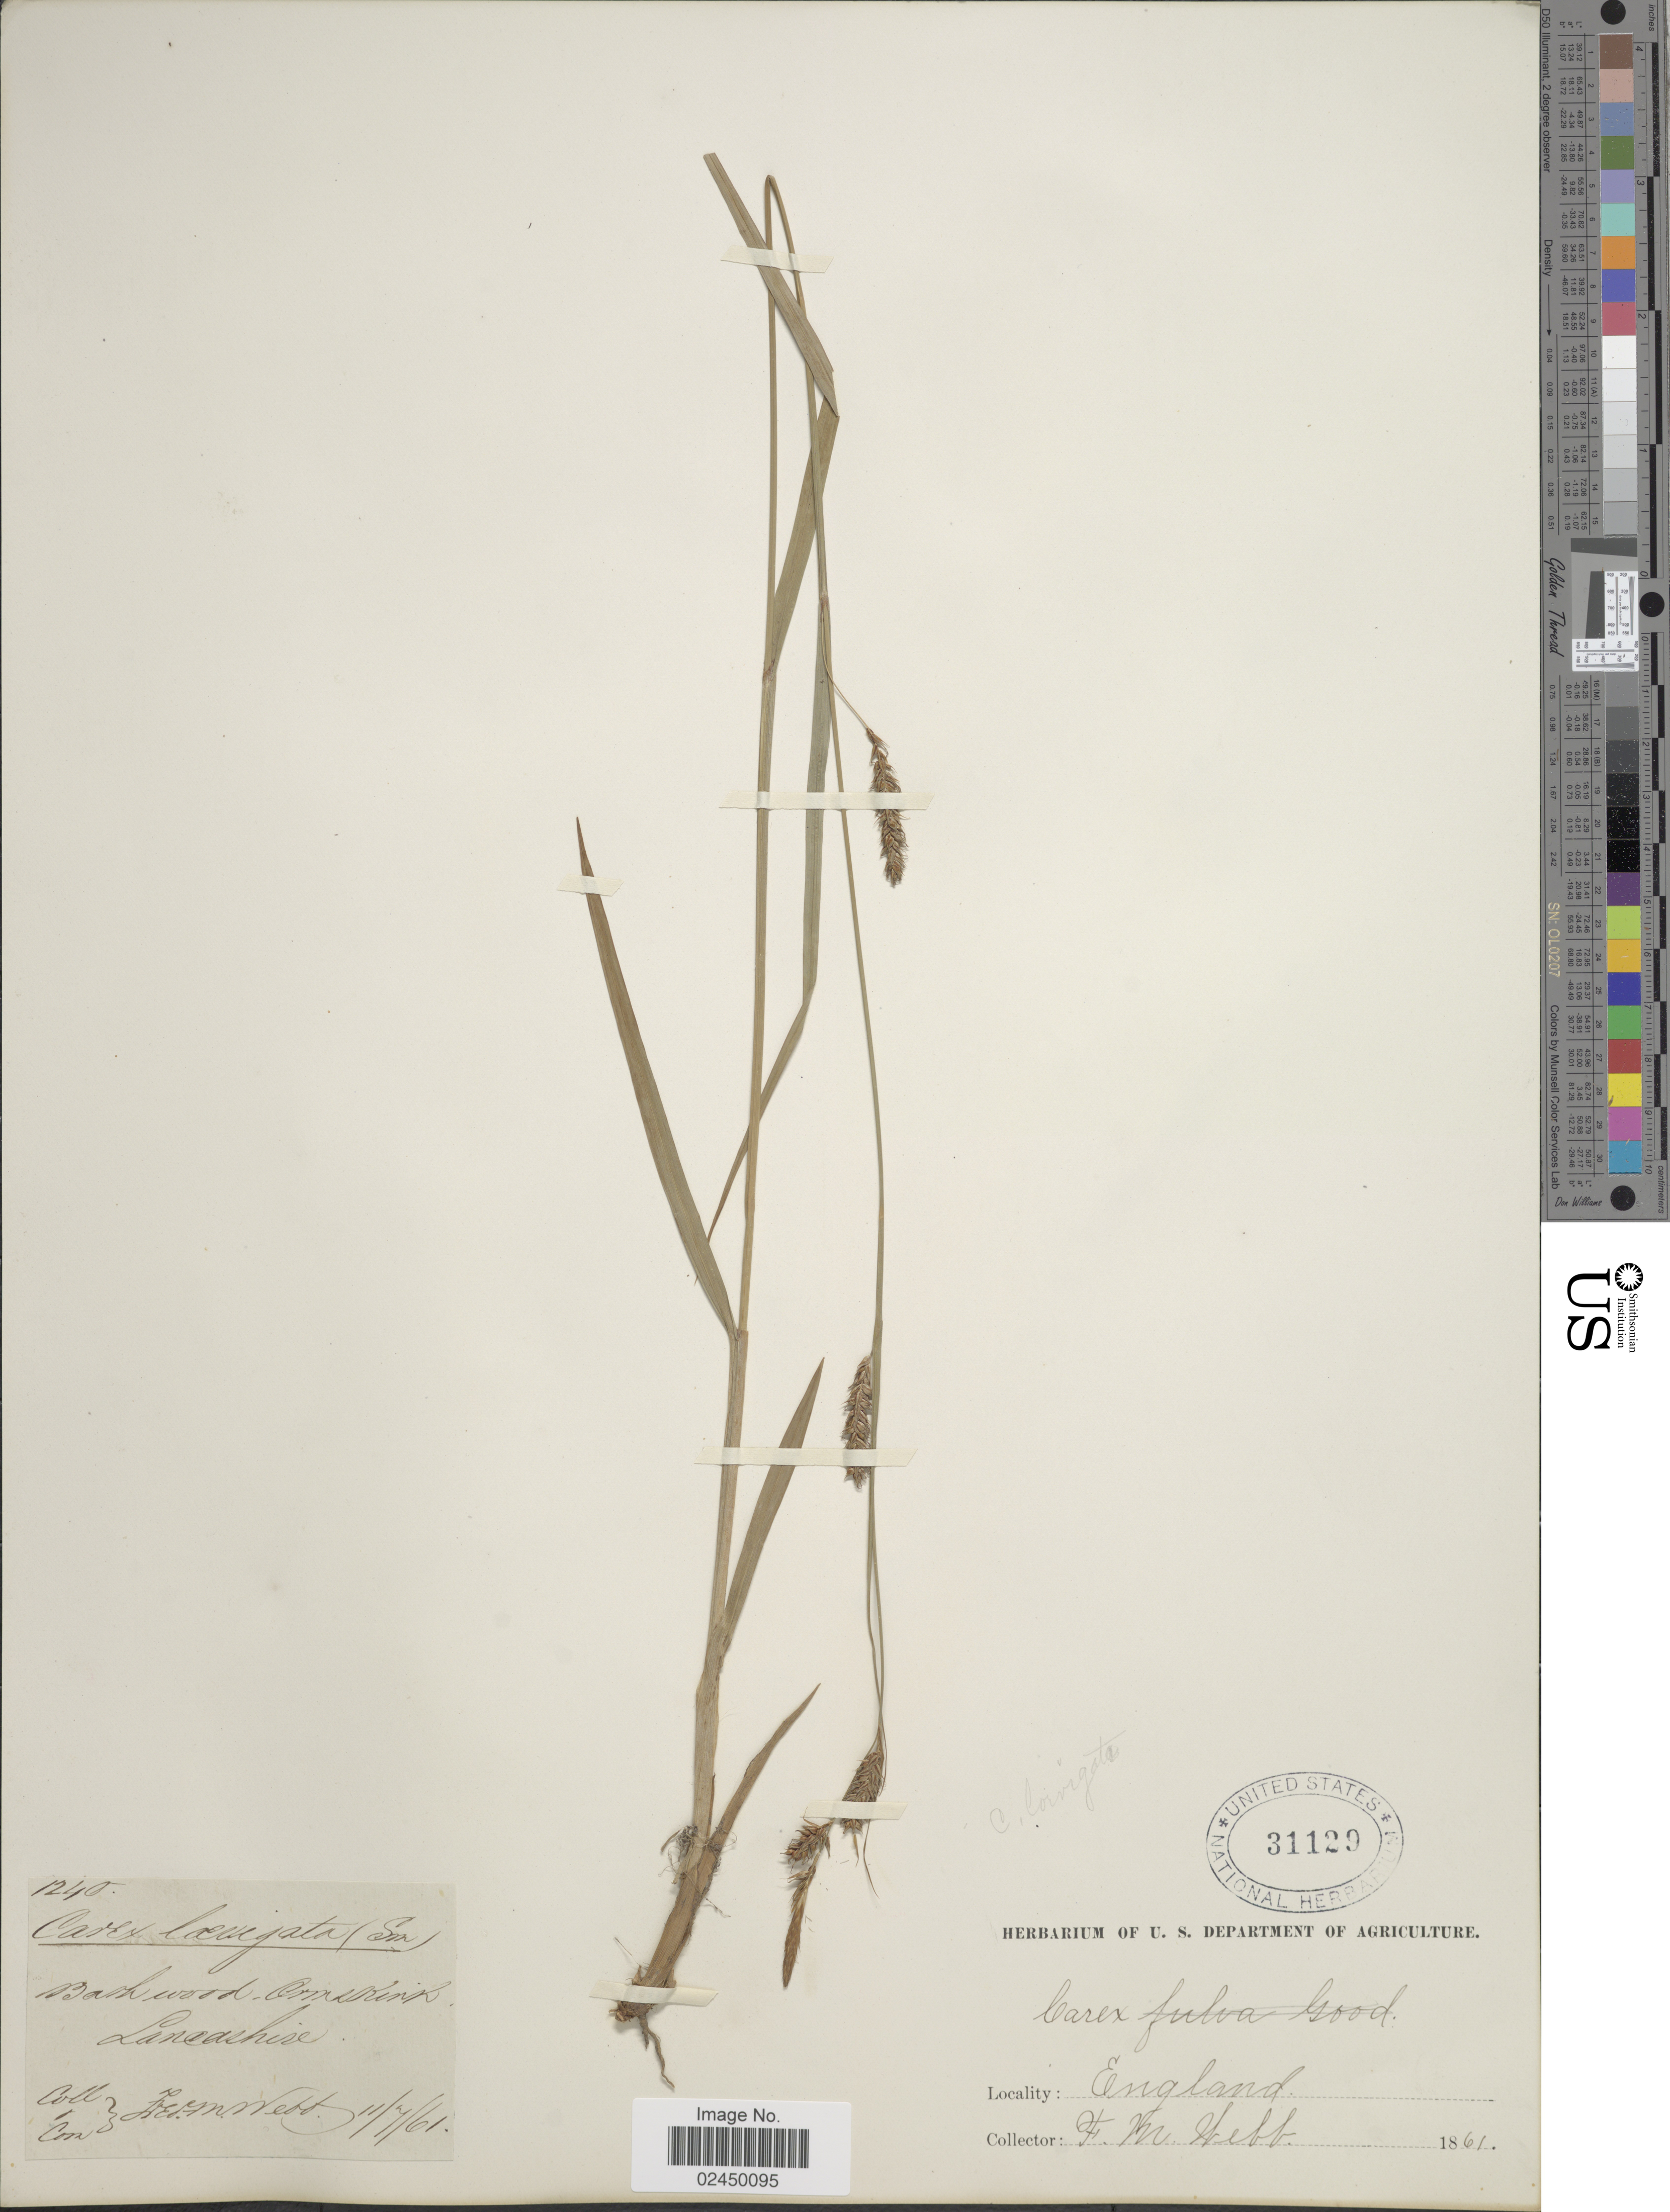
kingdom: Plantae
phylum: Tracheophyta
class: Liliopsida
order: Poales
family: Cyperaceae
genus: Carex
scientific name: Carex laevigata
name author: Sm.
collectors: F. Webb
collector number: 1240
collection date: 1861-07-11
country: United Kingdom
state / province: England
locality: Ormskirk. Lancashire.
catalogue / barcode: US 31129